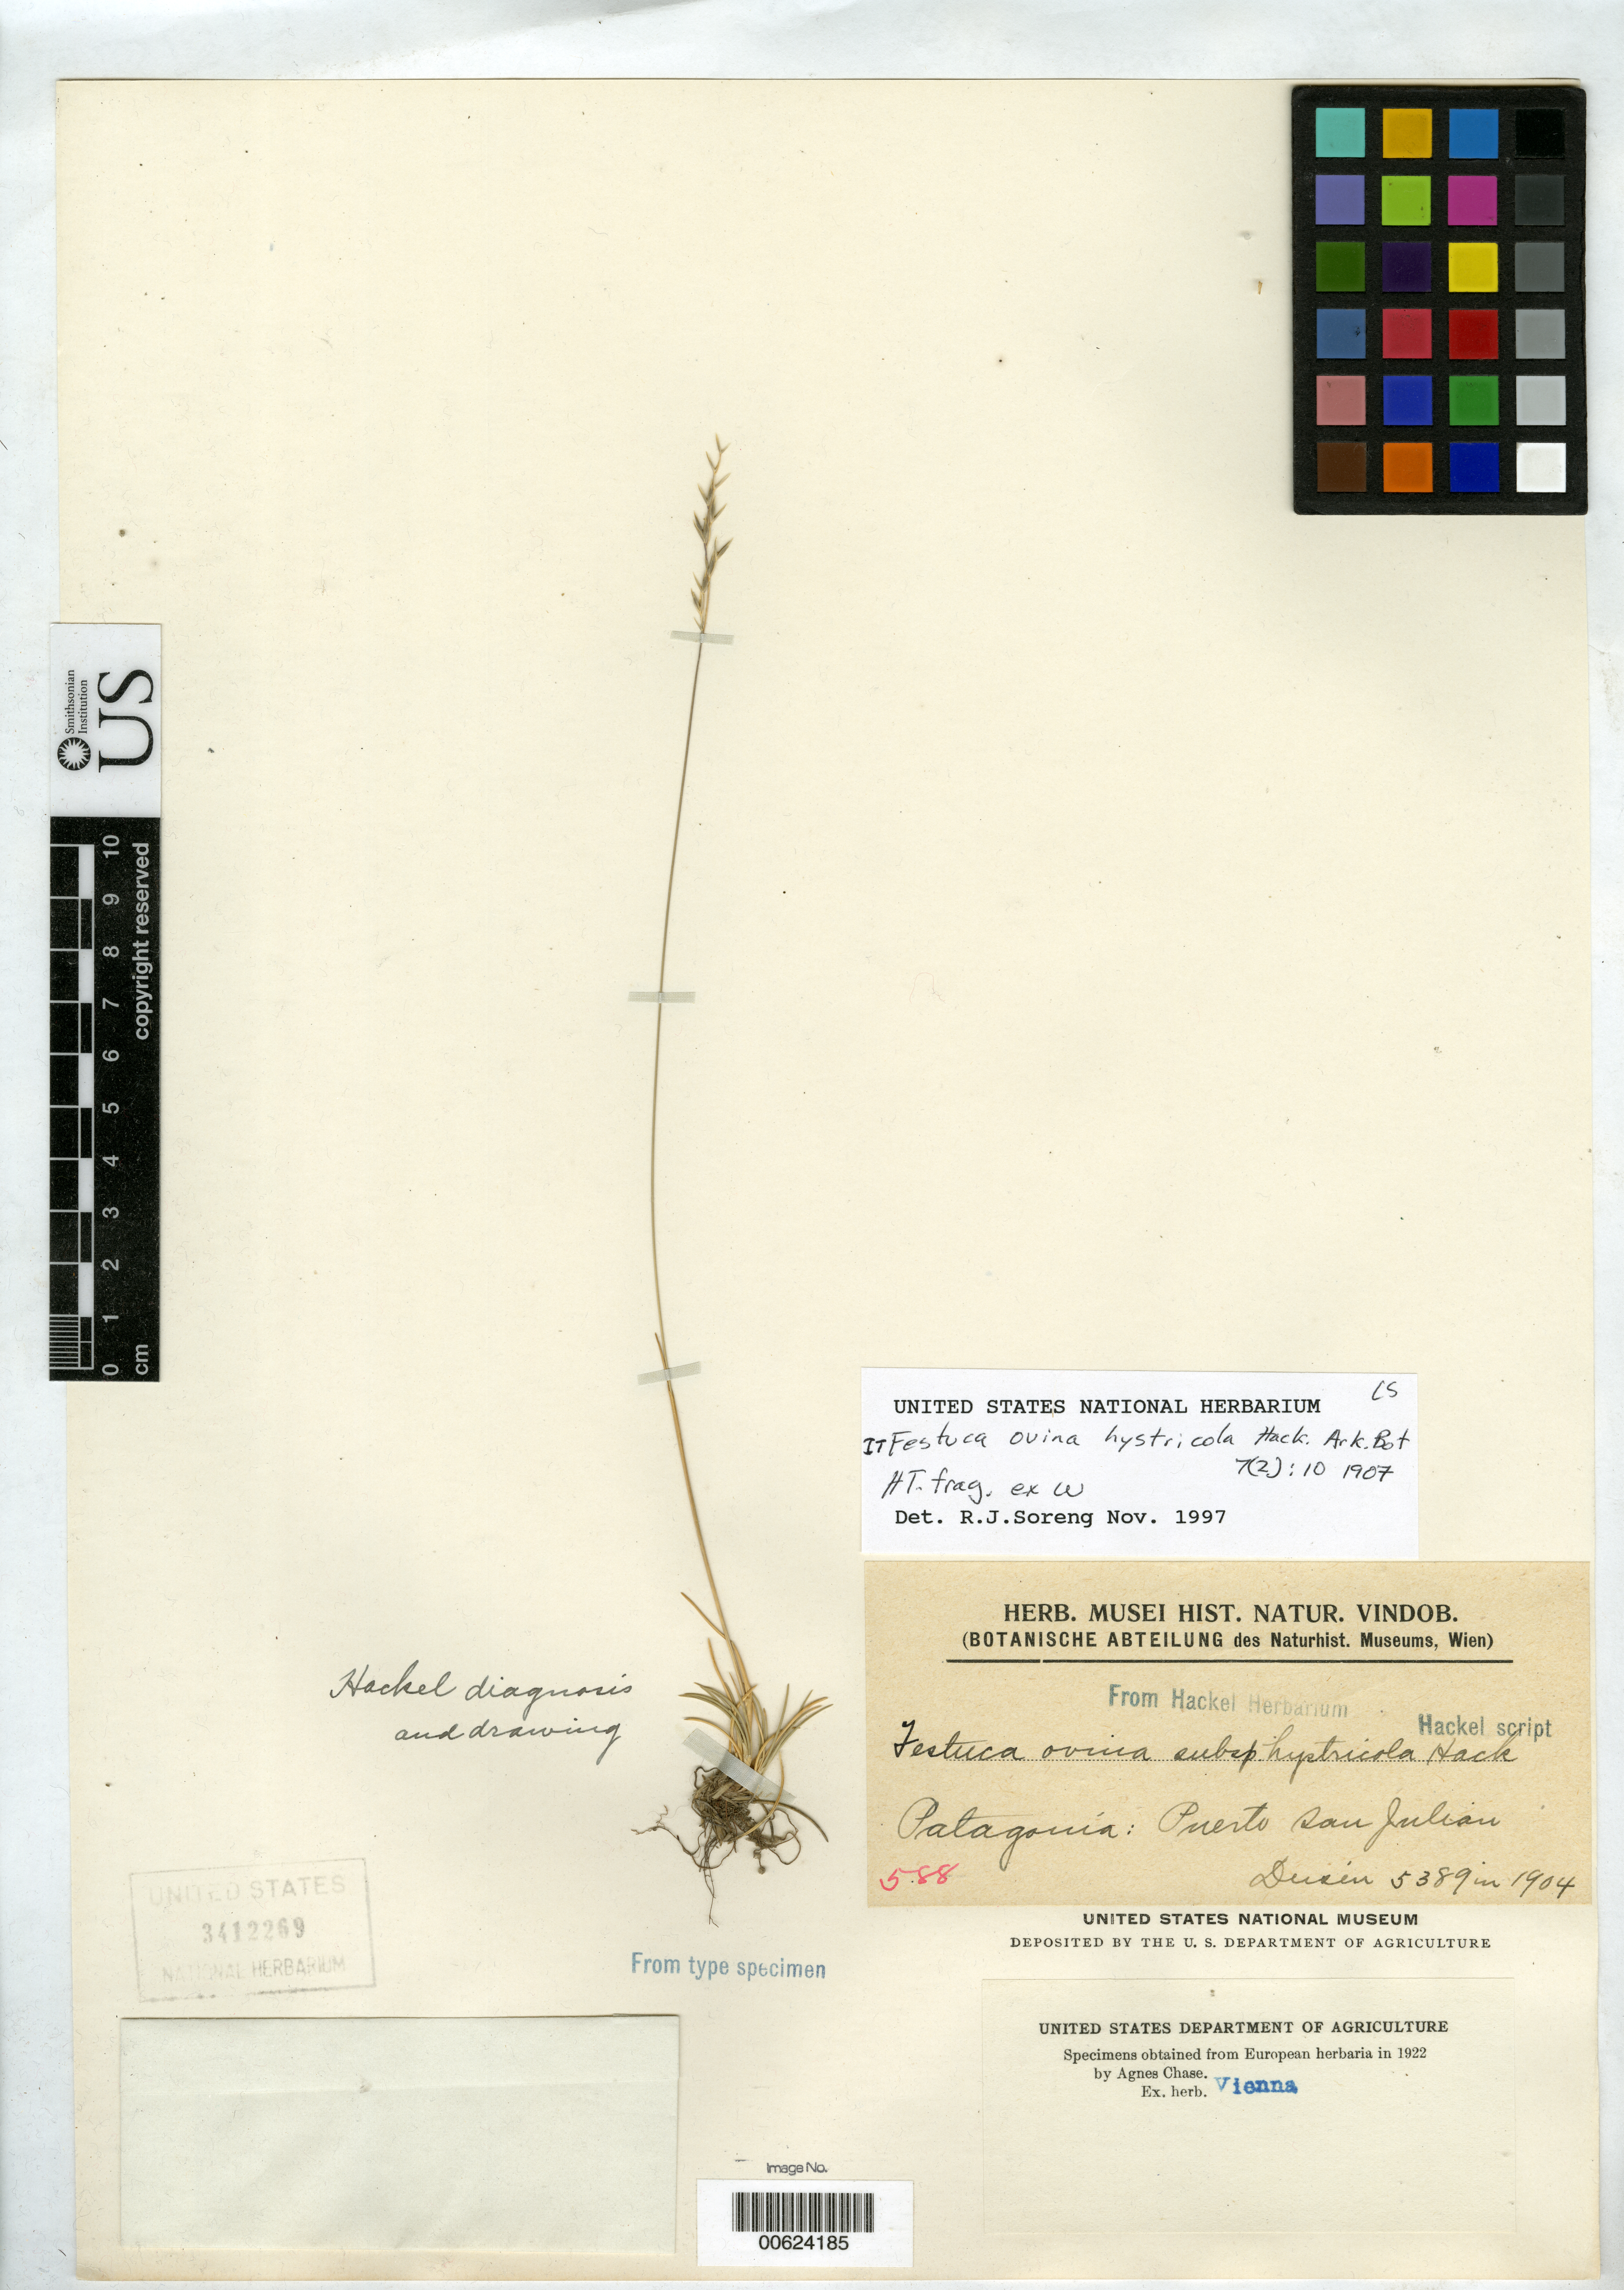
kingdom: Plantae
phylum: Tracheophyta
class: Liliopsida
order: Poales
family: Poaceae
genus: Festuca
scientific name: Festuca ovina subsp. hystricola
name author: Hack.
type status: Type Fragment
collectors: P. Dusén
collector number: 5389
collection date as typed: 1904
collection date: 1904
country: Argentina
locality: Patagonia, Puerto San Julian.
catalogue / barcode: US 3412269